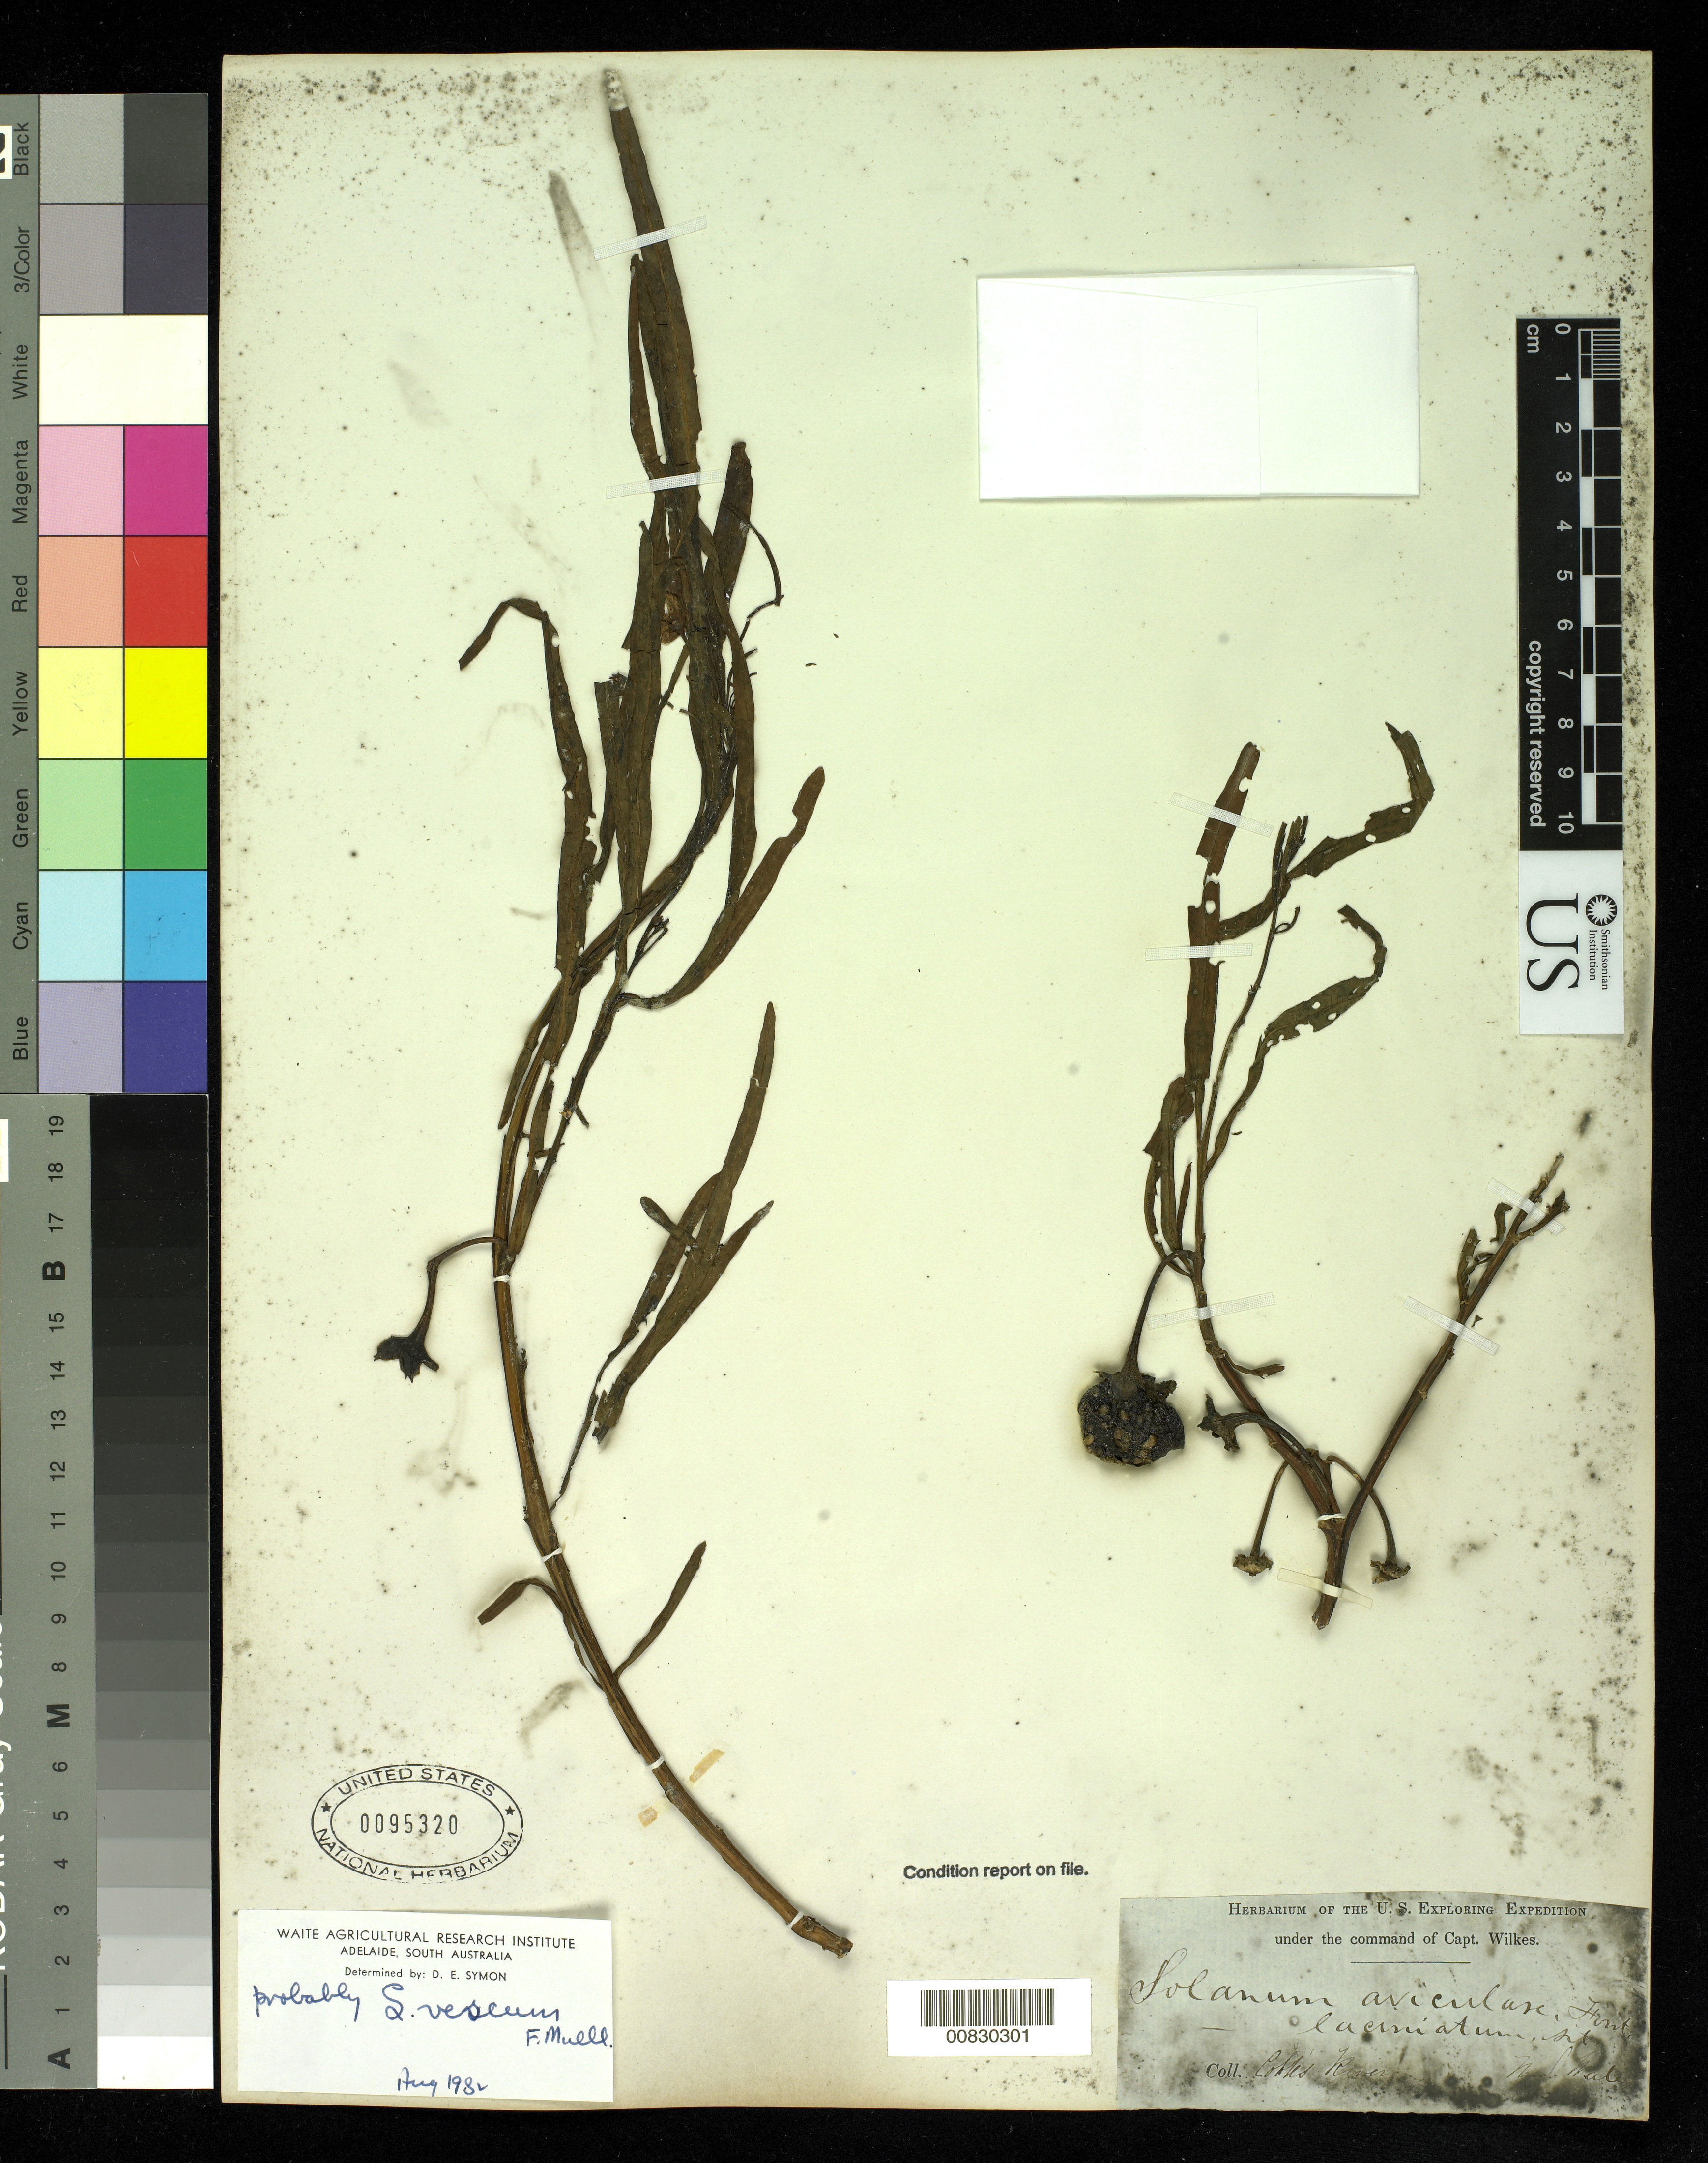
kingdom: Plantae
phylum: Tracheophyta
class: Magnoliopsida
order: Solanales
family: Solanaceae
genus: Solanum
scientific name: Solanum vescum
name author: F. Muell.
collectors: Wilkes Explor. Exped.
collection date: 1838/1842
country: Australia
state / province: New South Wales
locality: Cook's River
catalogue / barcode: US 95320